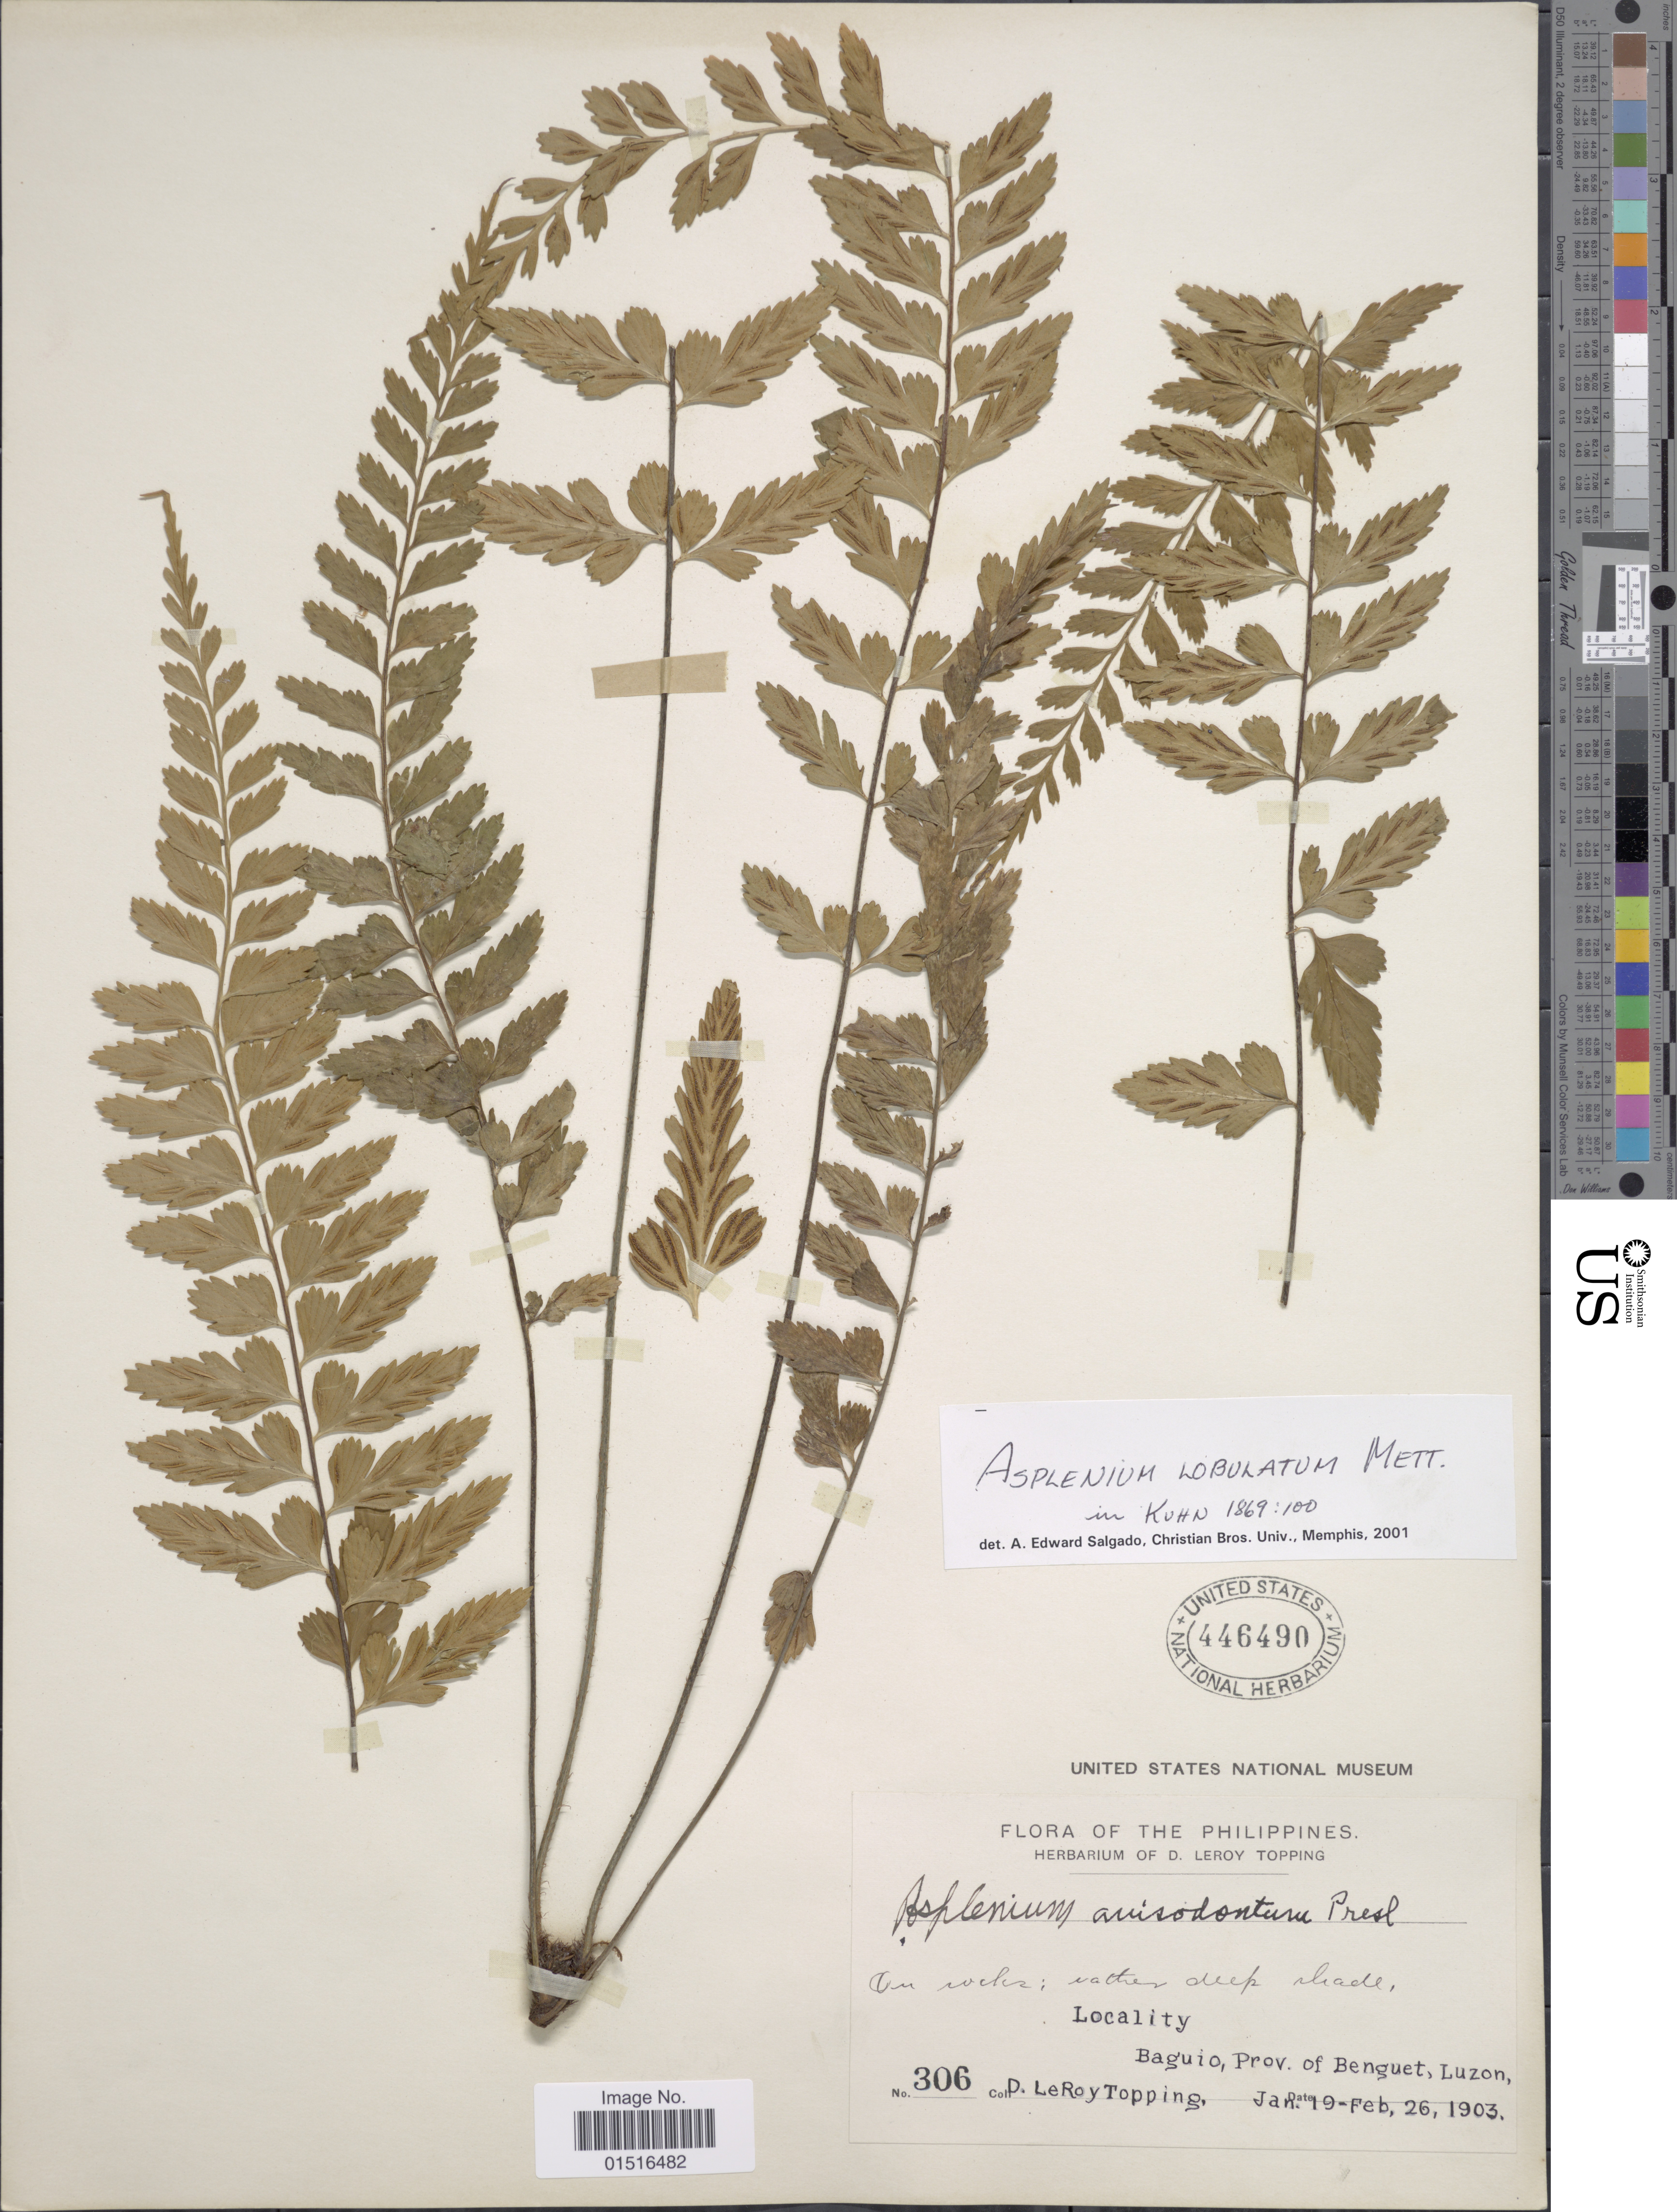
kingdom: Plantae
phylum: Tracheophyta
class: Polypodiopsida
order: Polypodiales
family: Aspleniaceae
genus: Asplenium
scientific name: Asplenium lobulatum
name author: Mett.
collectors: D. L. Topping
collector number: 306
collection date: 1903-01-19/1903-02-26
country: Philippines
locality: Baguio, Prov. of Benguet, Luzon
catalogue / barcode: US 446490